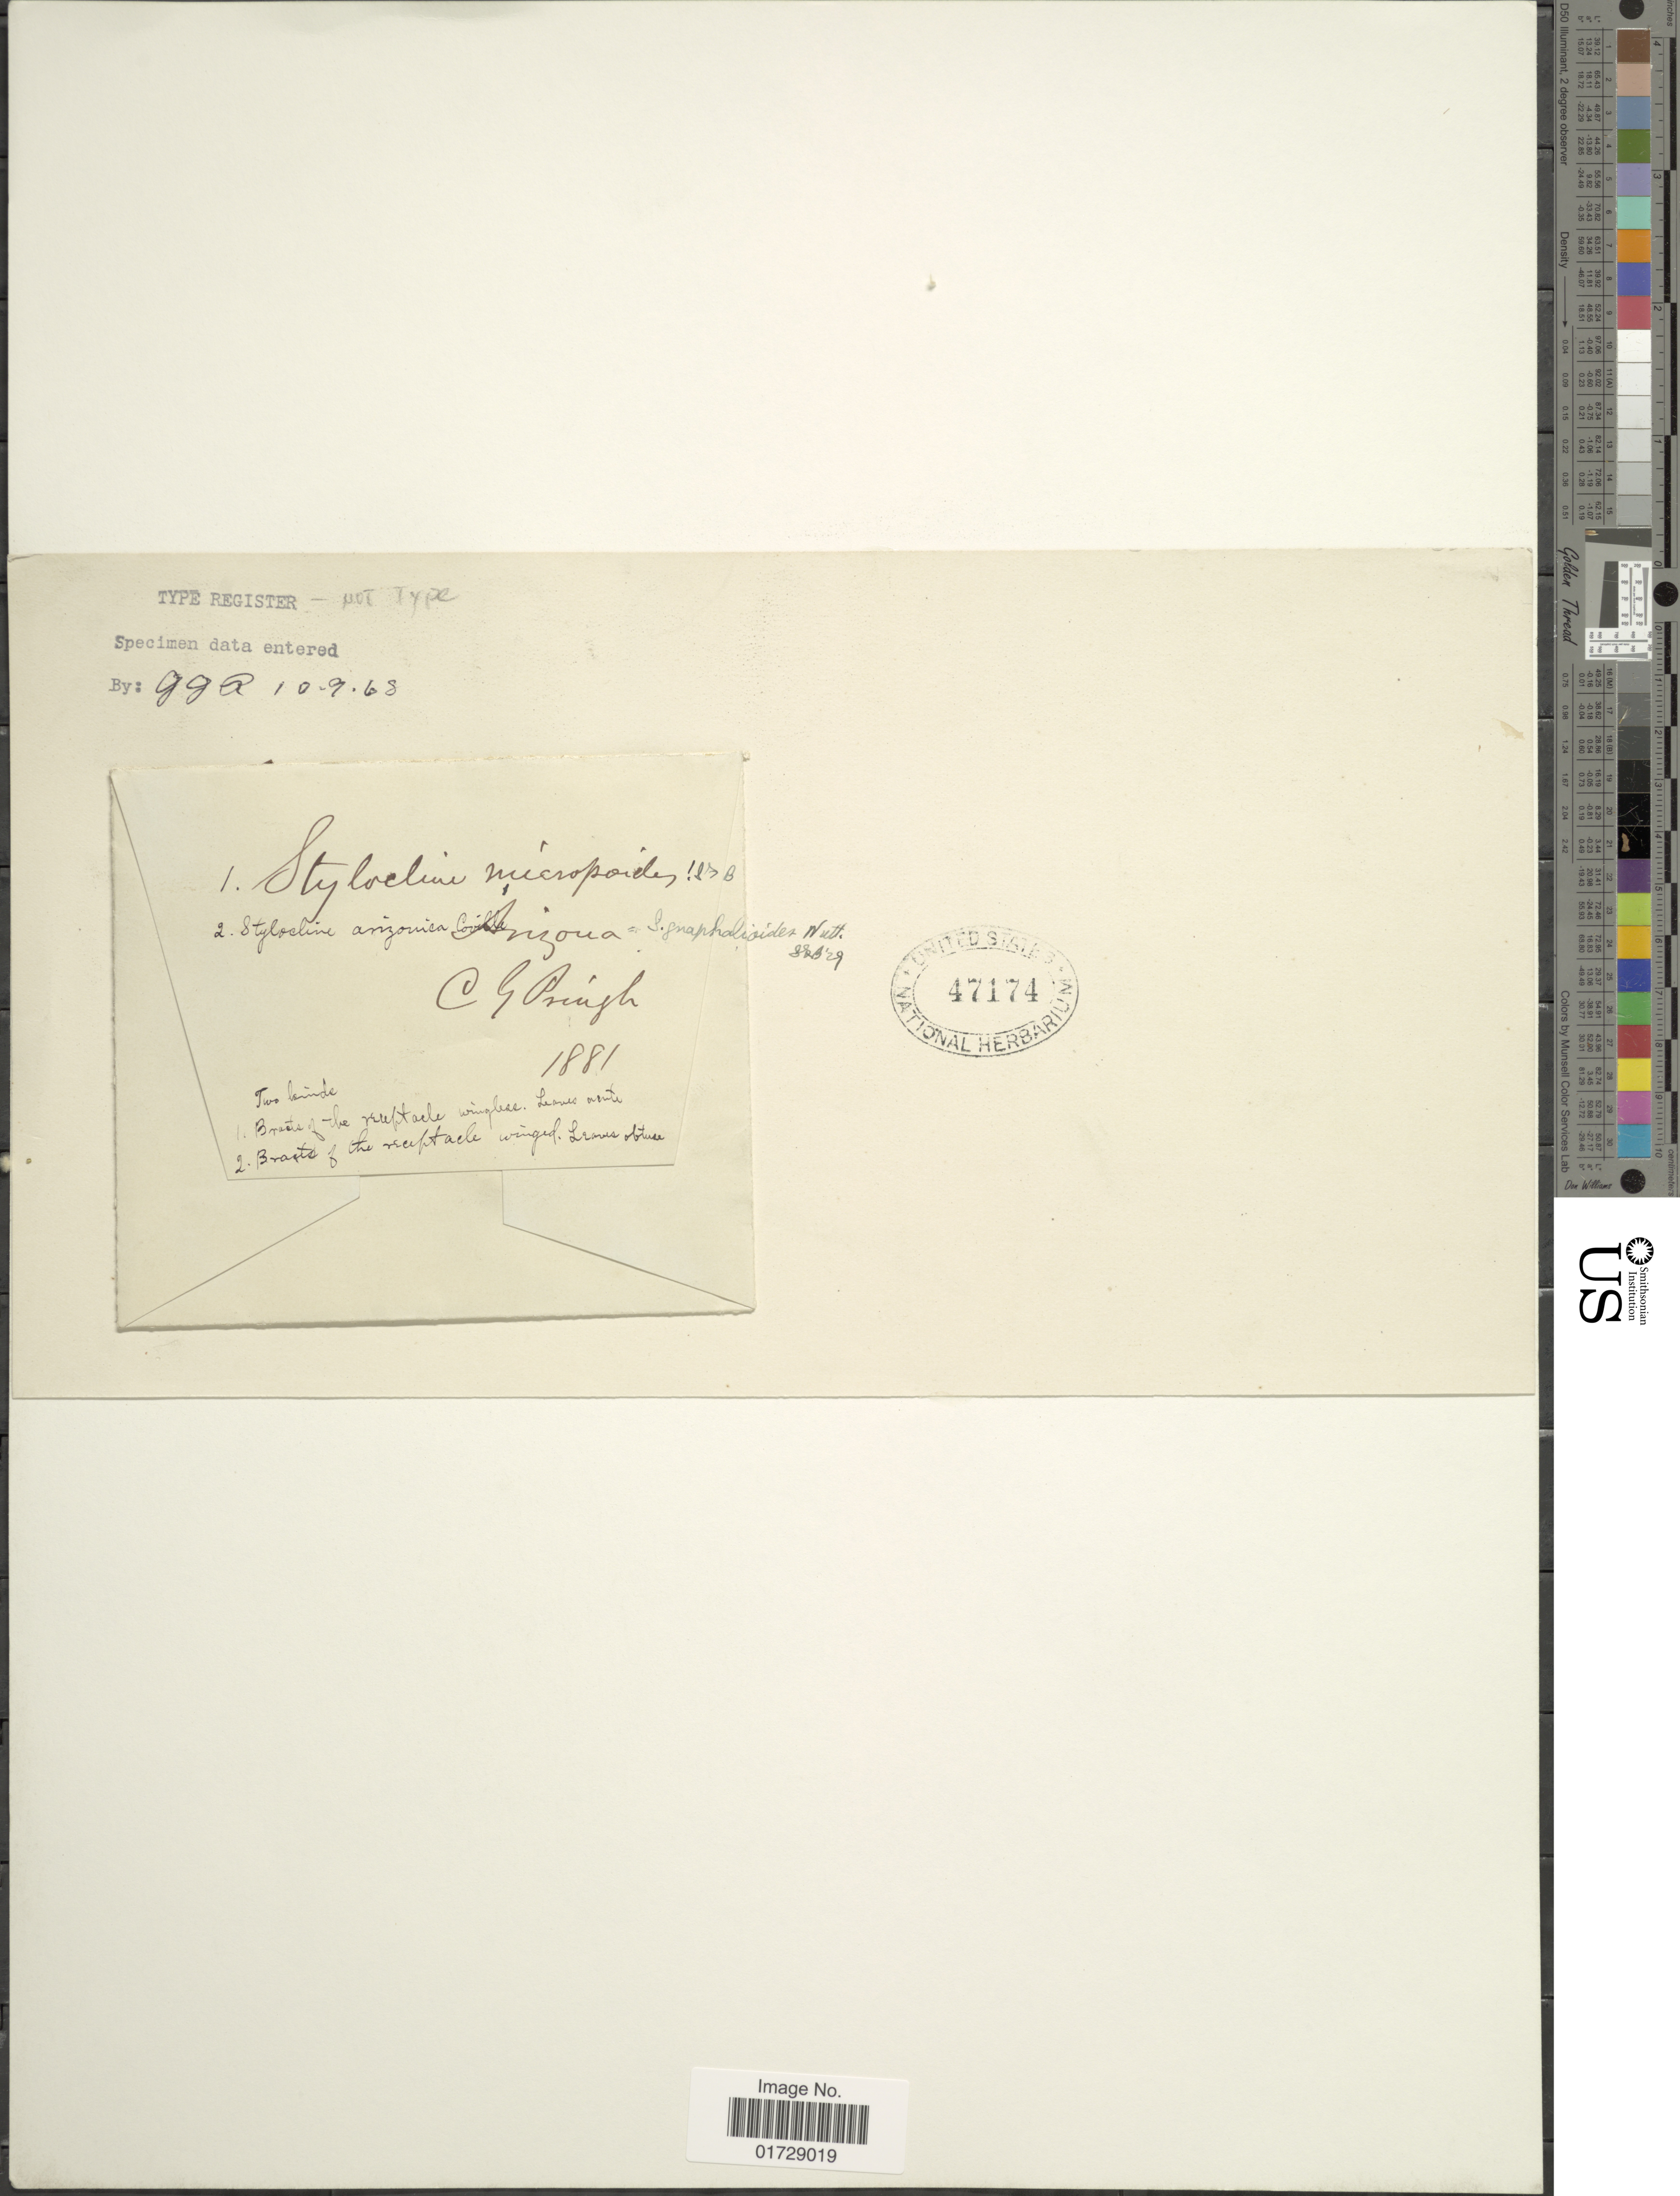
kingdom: Plantae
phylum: Tracheophyta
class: Magnoliopsida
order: Asterales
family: Asteraceae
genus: Stylocline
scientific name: Stylocline micropoides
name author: A. Gray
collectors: C. G. Pringle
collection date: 1881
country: United States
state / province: Arizona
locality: Stylocline Arizonica Coville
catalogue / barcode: US 47174